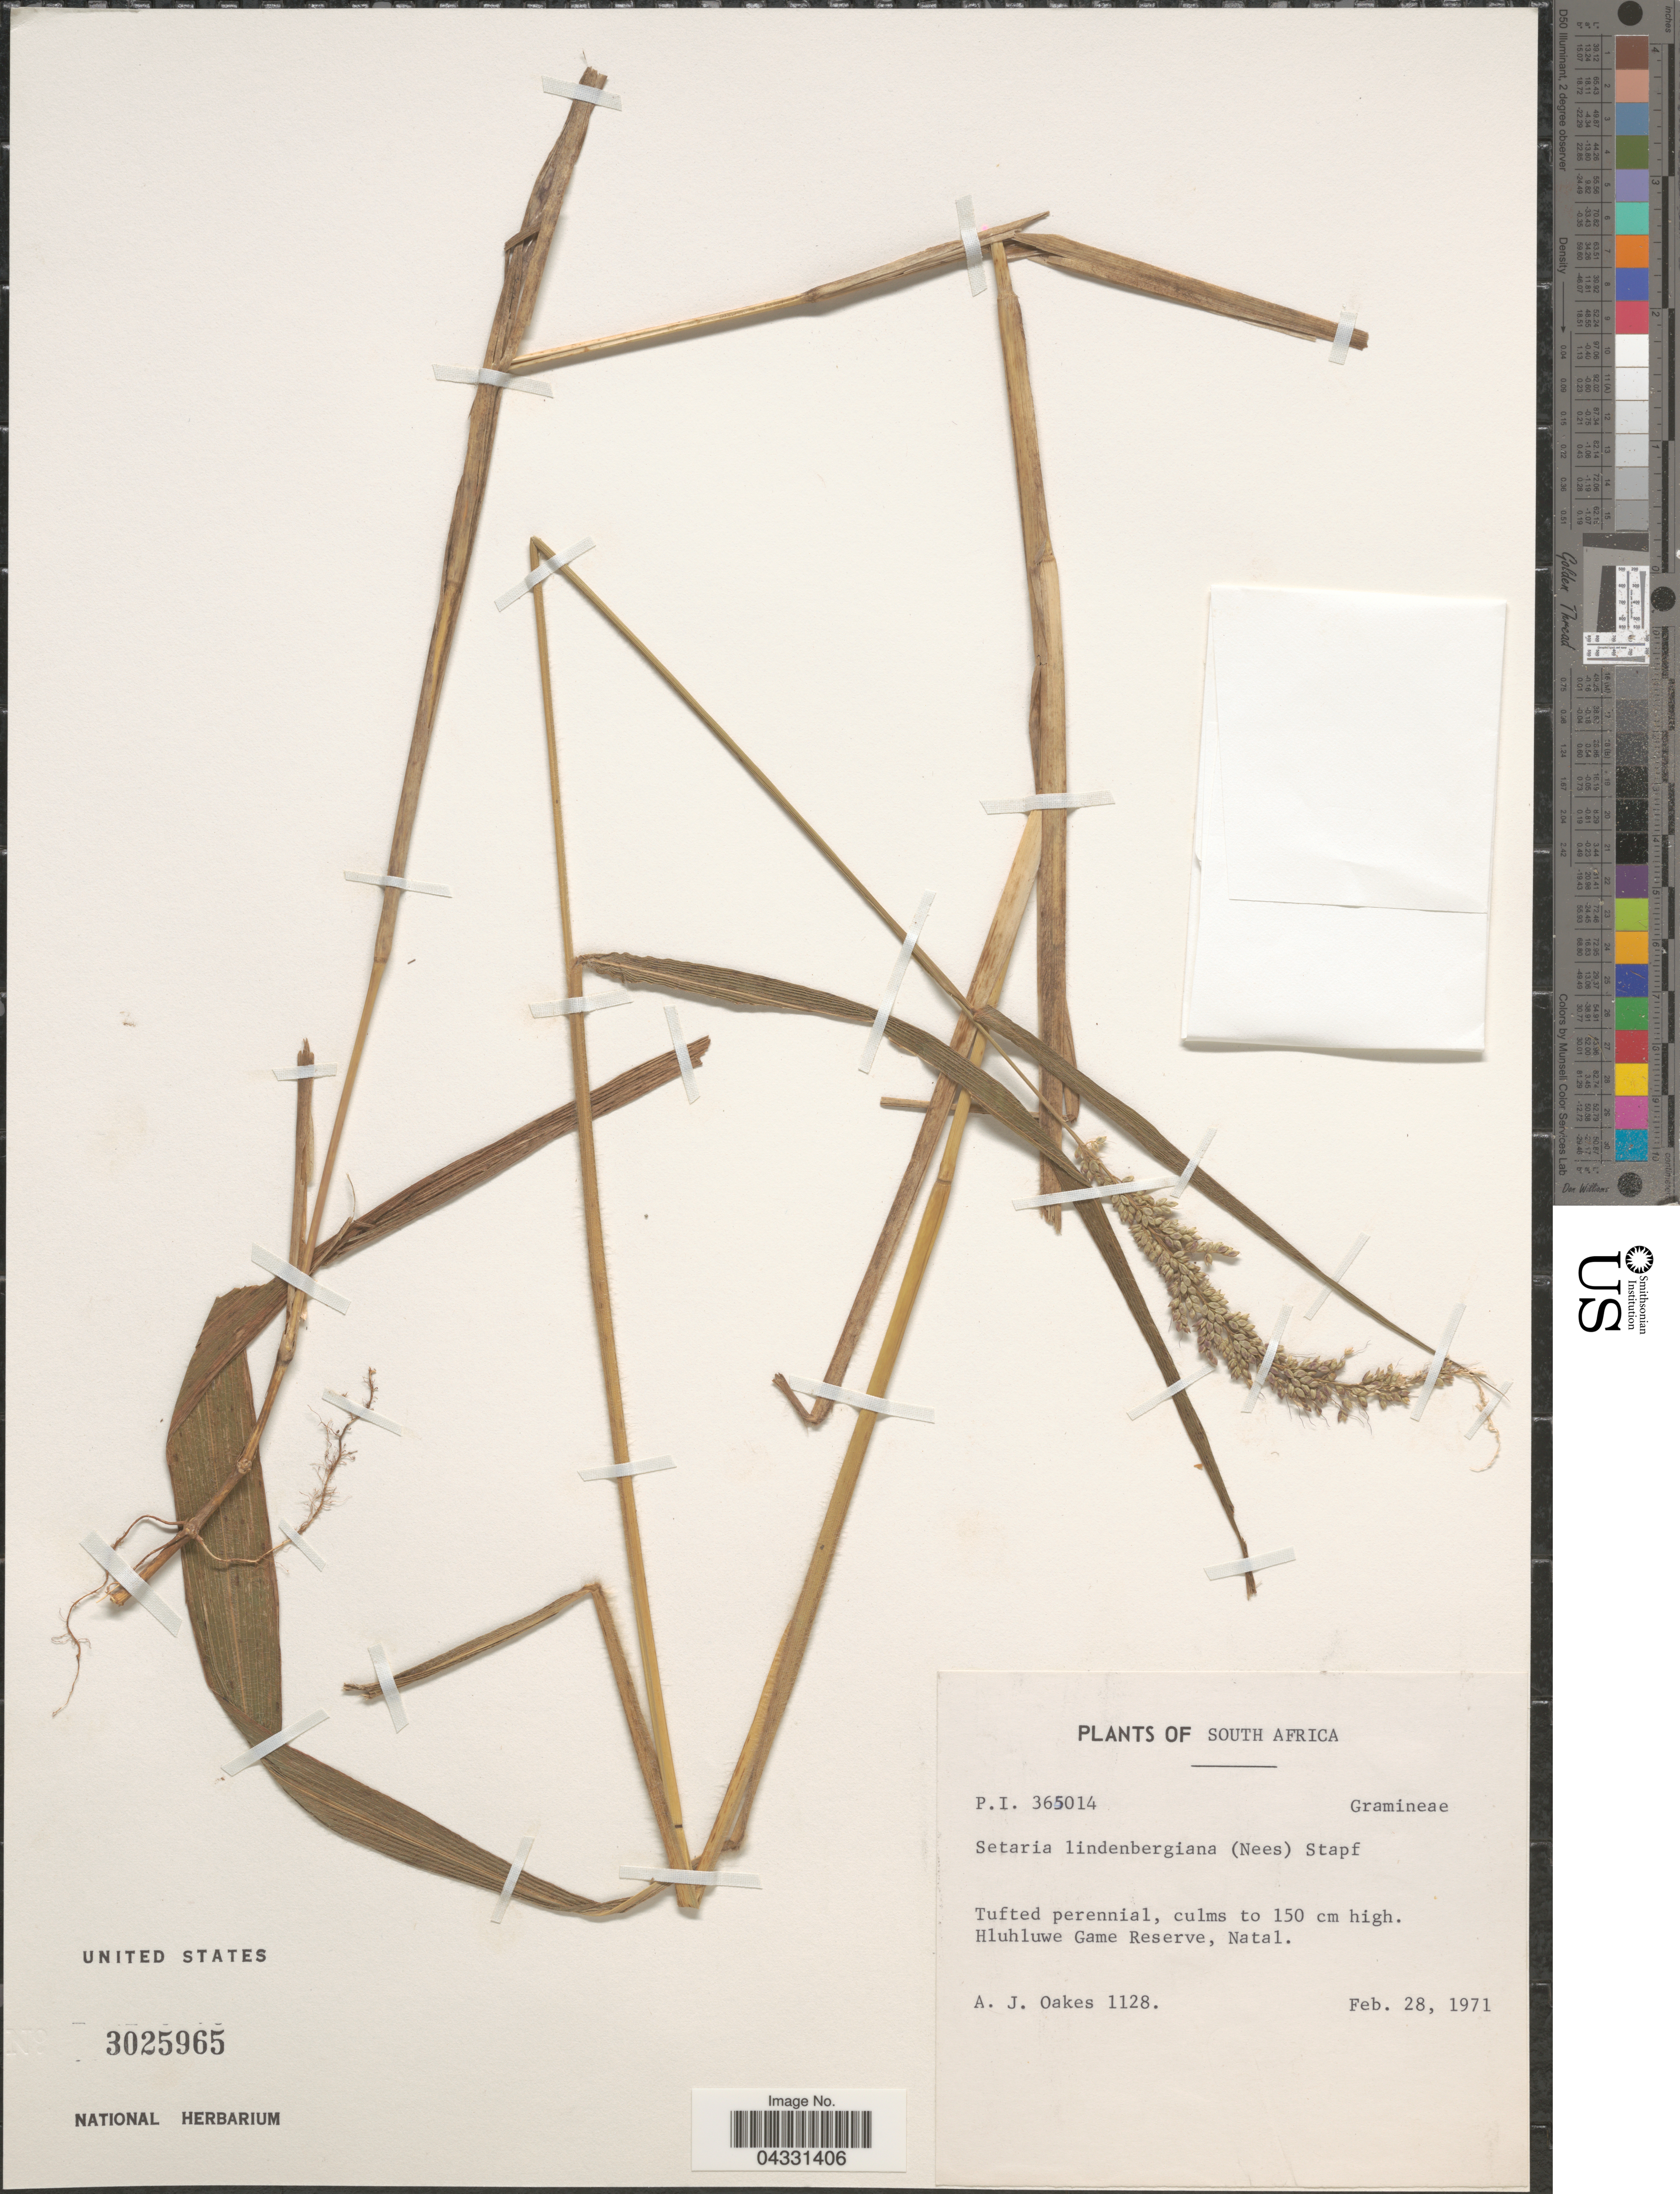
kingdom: Plantae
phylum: Tracheophyta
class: Liliopsida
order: Poales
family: Poaceae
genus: Setaria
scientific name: Setaria lindenbergiana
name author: (Nees) Stapf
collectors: A. Oakes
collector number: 1128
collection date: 1971-02-28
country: South Africa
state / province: KwaZulu-Natal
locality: Hluhluwe Game Reserve, Natal.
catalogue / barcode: US 3025965